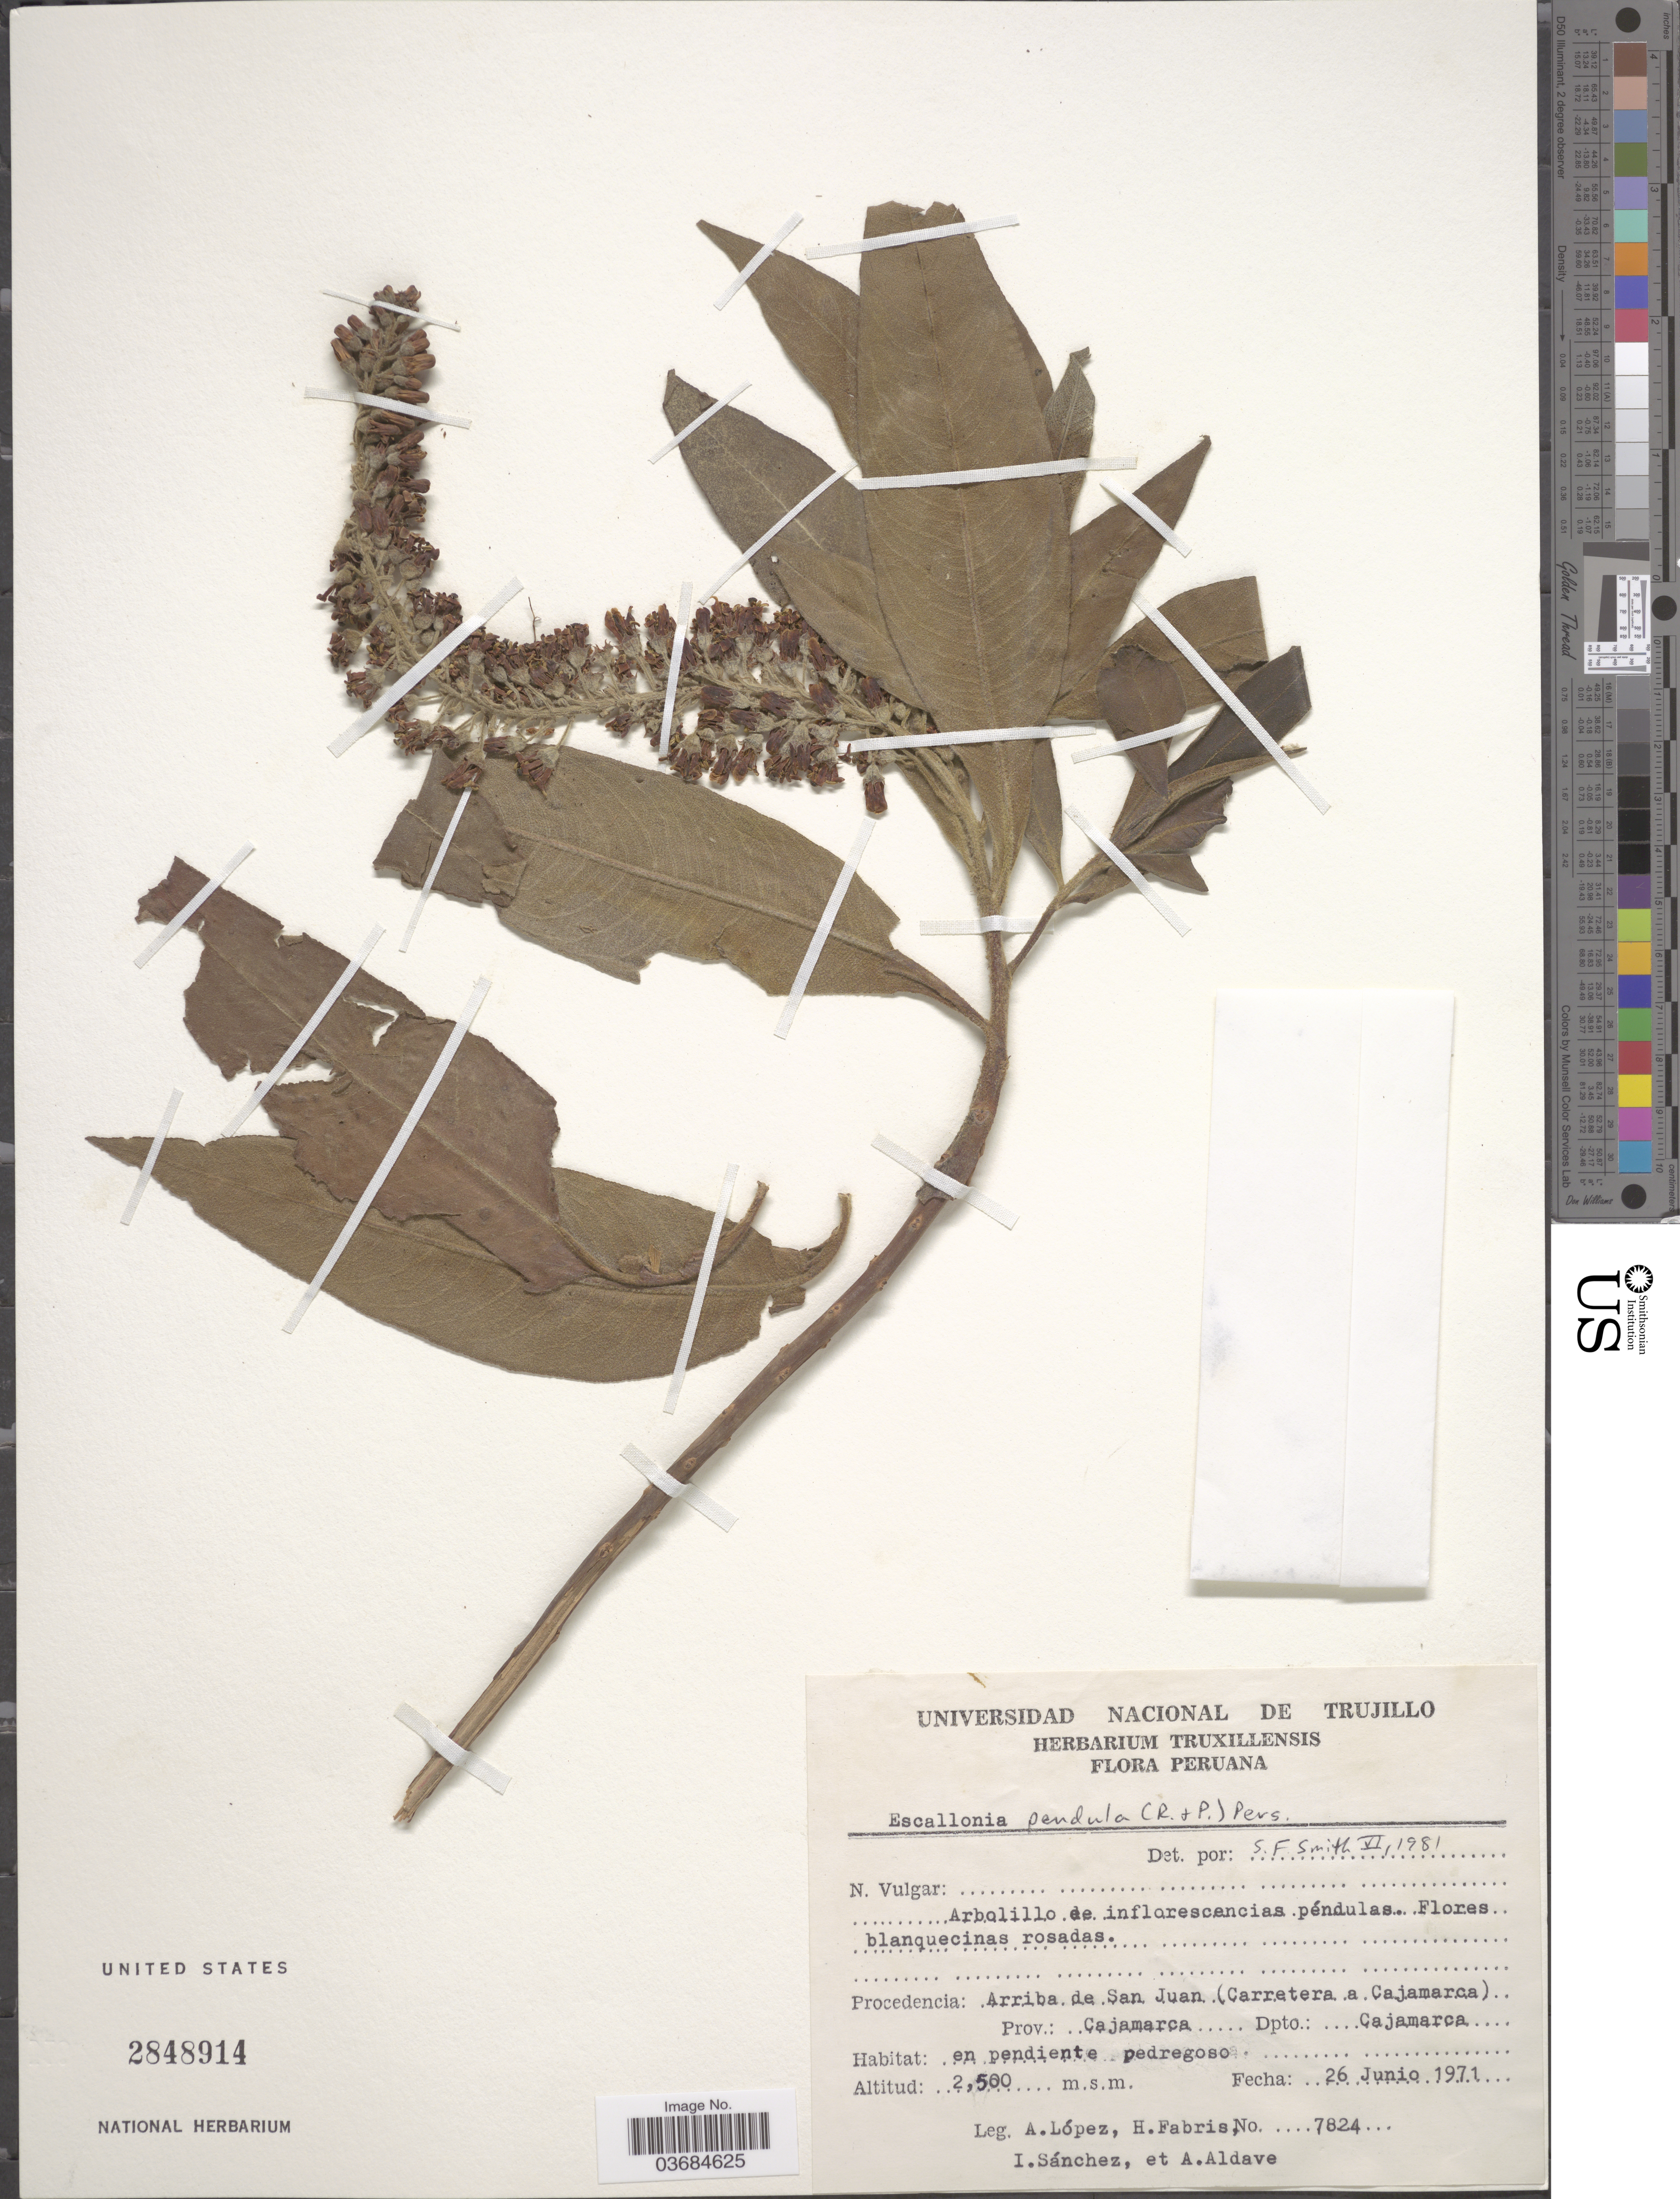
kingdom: Plantae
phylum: Tracheophyta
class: Magnoliopsida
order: Escalloniales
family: Escalloniaceae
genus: Escallonia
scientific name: Escallonia pendula var. pendula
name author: (Ruiz & Pav.) Pers.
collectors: A. López, H. Fabris, I. Sánchez & A. Aldave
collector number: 7824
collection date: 1971-06-26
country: Peru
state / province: Cajamarca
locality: Procedencia: Arriba de San Juan (Carretera a Cajamarca). Dpto.: Cajamarca.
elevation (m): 2500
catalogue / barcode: US 2848914